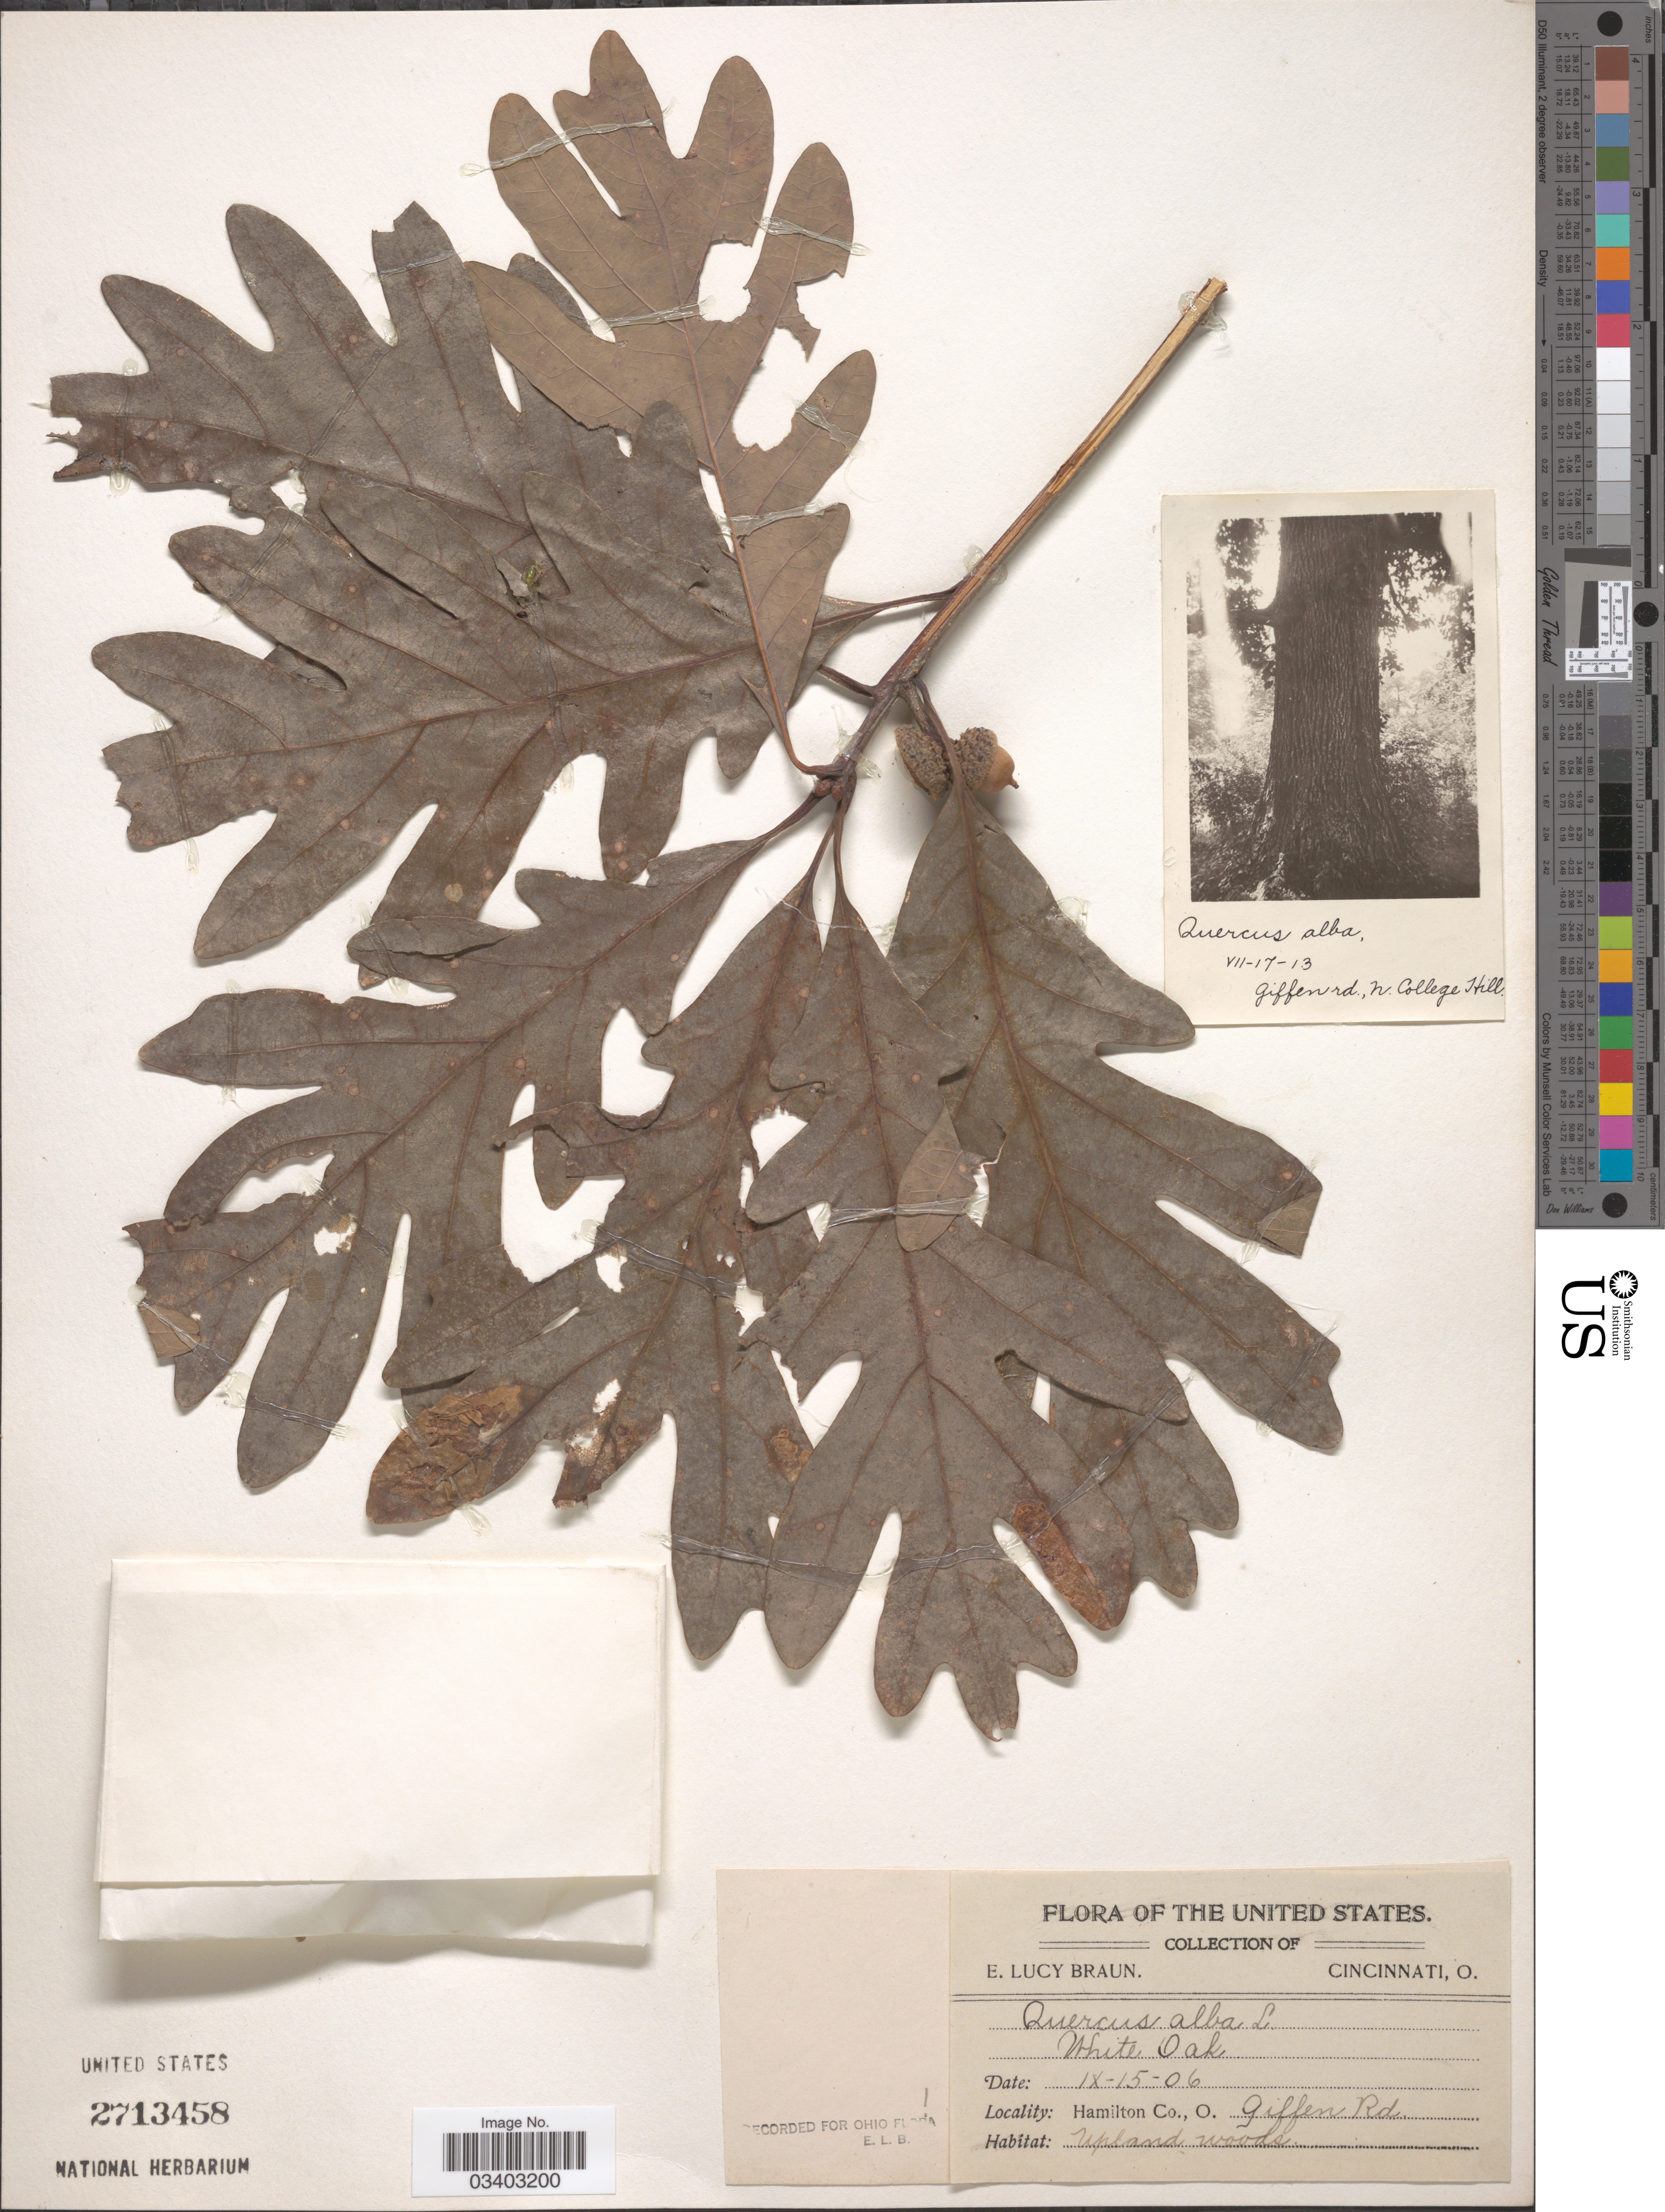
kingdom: Plantae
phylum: Tracheophyta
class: Magnoliopsida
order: Fagales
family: Fagaceae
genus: Quercus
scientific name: Quercus alba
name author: L.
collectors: E. L. Braun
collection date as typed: Transcribed d/m/y: 15/9/6 to 17/7/13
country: United States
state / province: Ohio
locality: Hamilton Co. Giffen Rd. N. College Hill.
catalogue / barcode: US 2713458